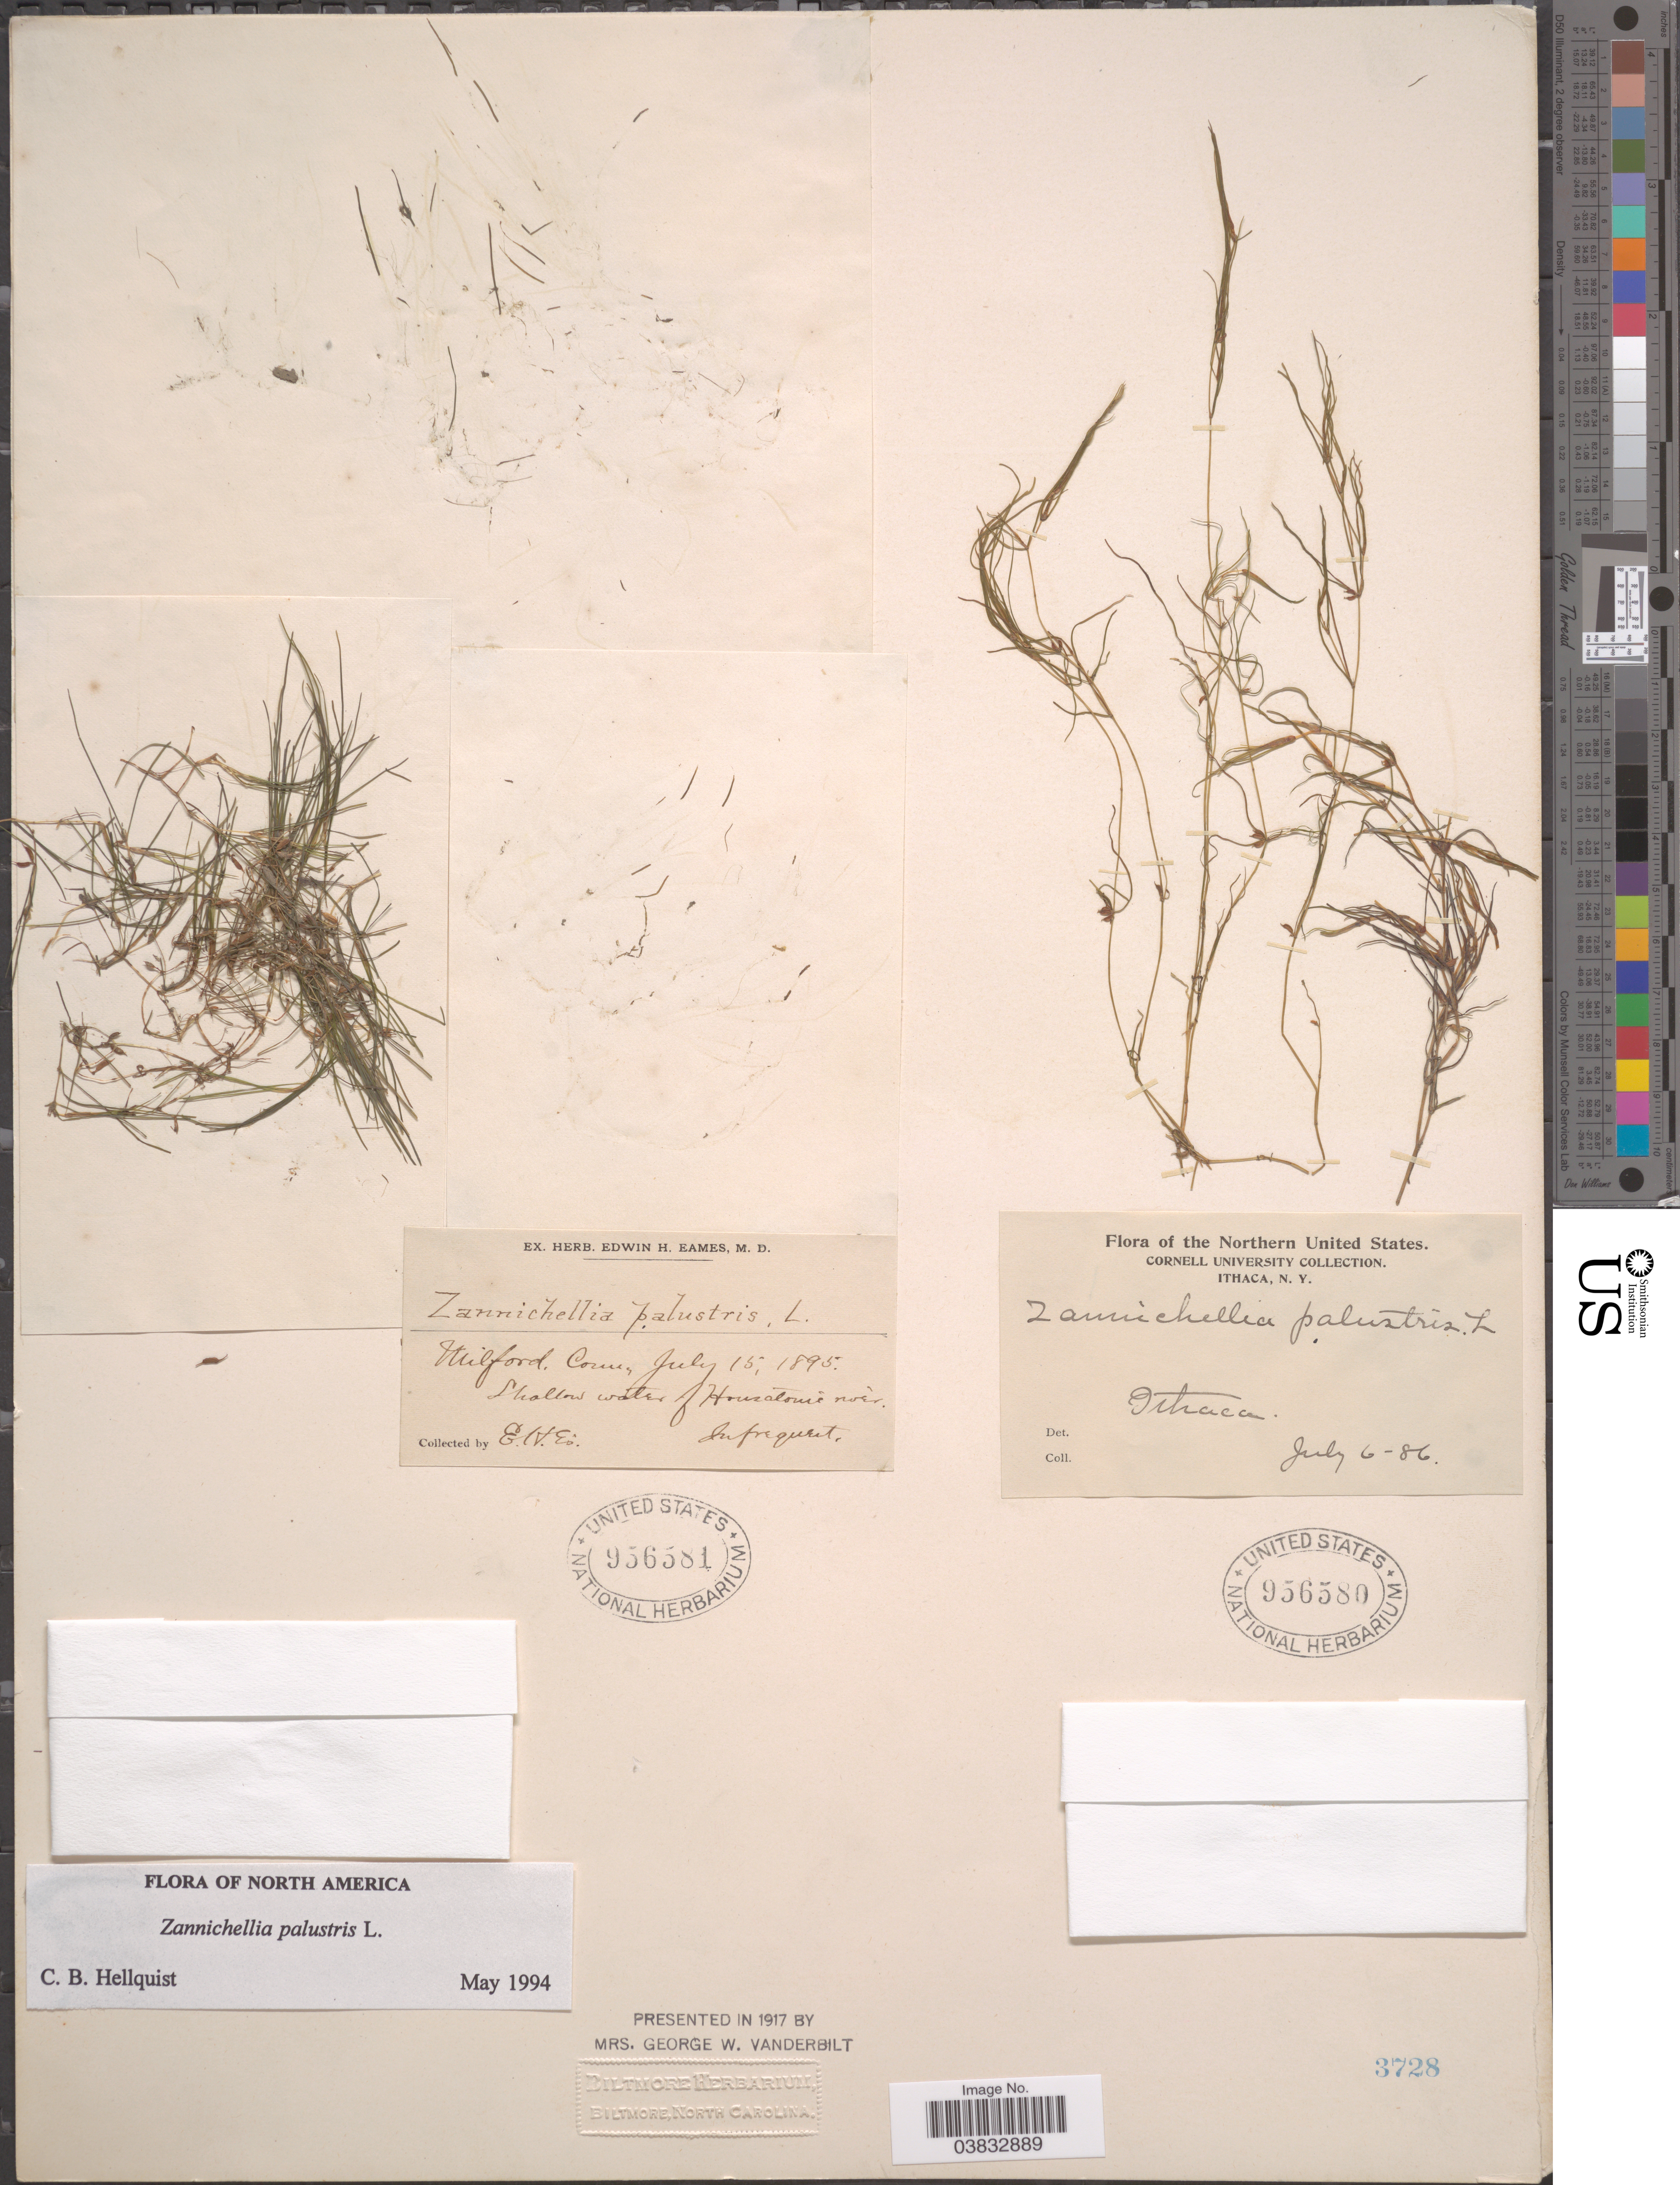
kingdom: Plantae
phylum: Tracheophyta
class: Liliopsida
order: Alismatales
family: Potamogetonaceae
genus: Zannichellia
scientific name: Zannichellia palustris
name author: L.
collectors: Cornell University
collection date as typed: Transcribed d/m/y: 6/7/86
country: United States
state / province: New York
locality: Northern United States. Ithaca.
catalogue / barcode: US 956580